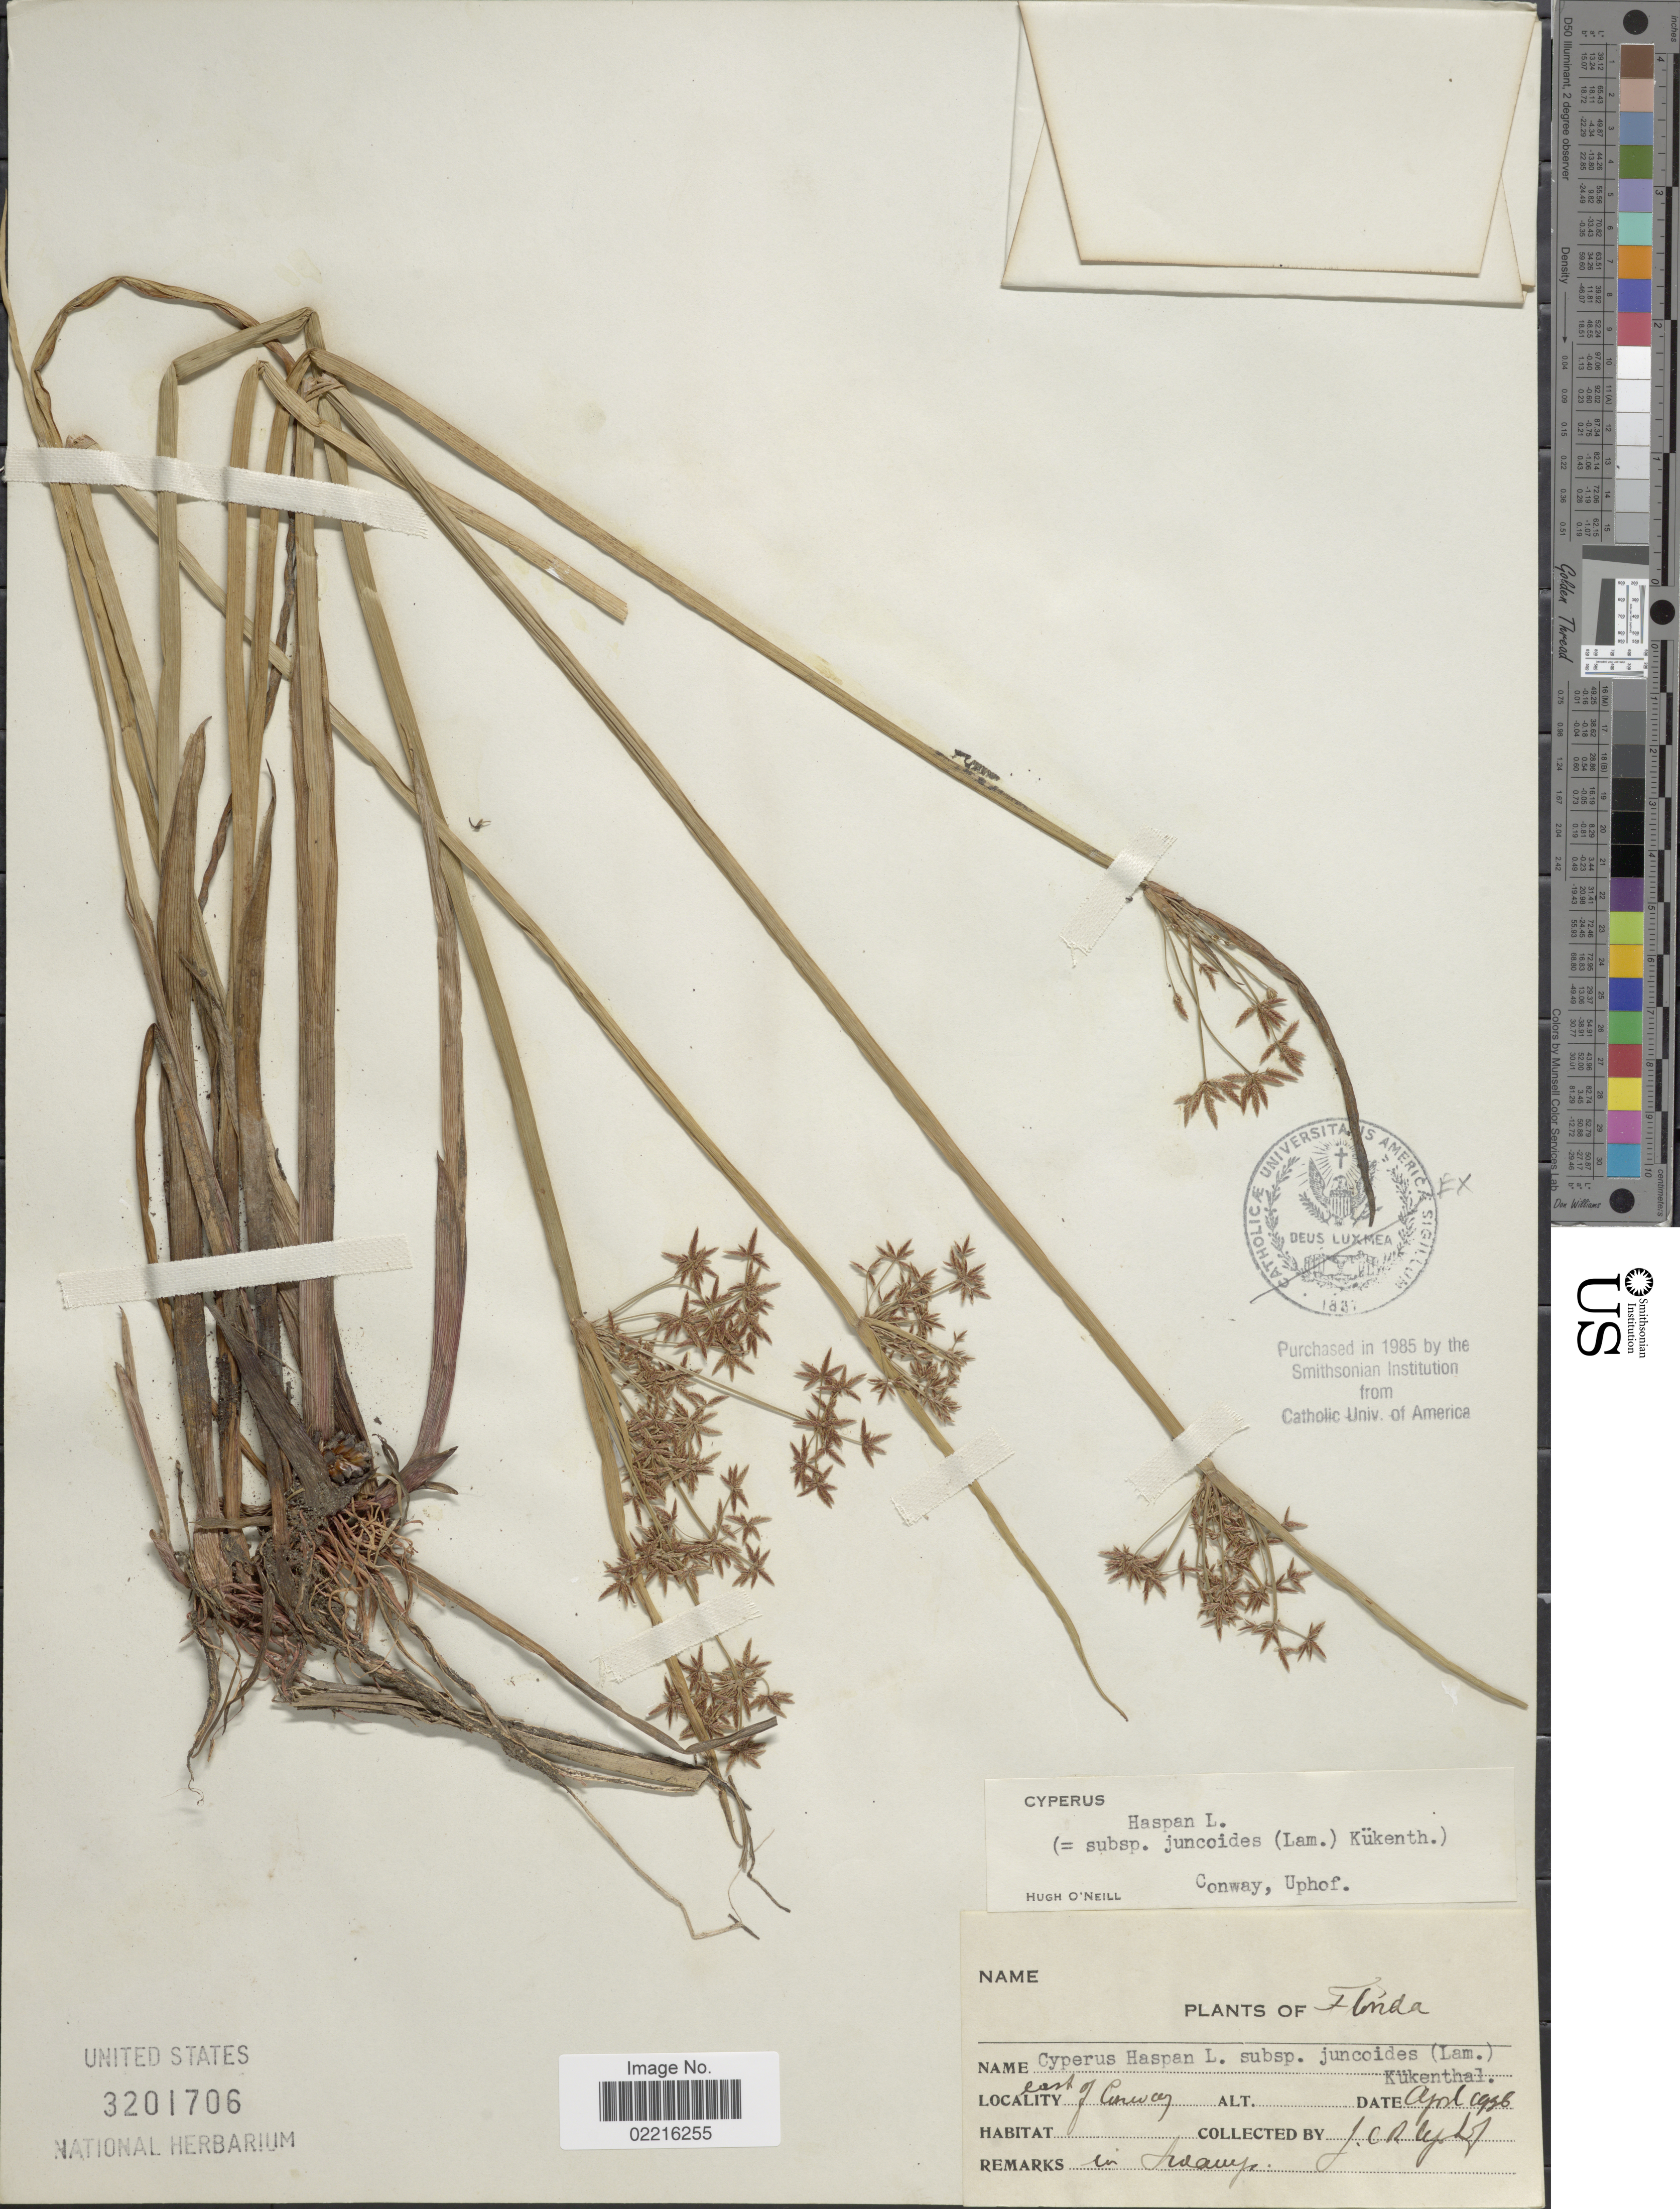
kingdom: Plantae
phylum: Tracheophyta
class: Liliopsida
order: Poales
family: Cyperaceae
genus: Cyperus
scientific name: Cyperus haspan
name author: L.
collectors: J. C. T. Uphof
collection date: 1936-04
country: United States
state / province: Florida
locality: East of Conway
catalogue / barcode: US 3201706